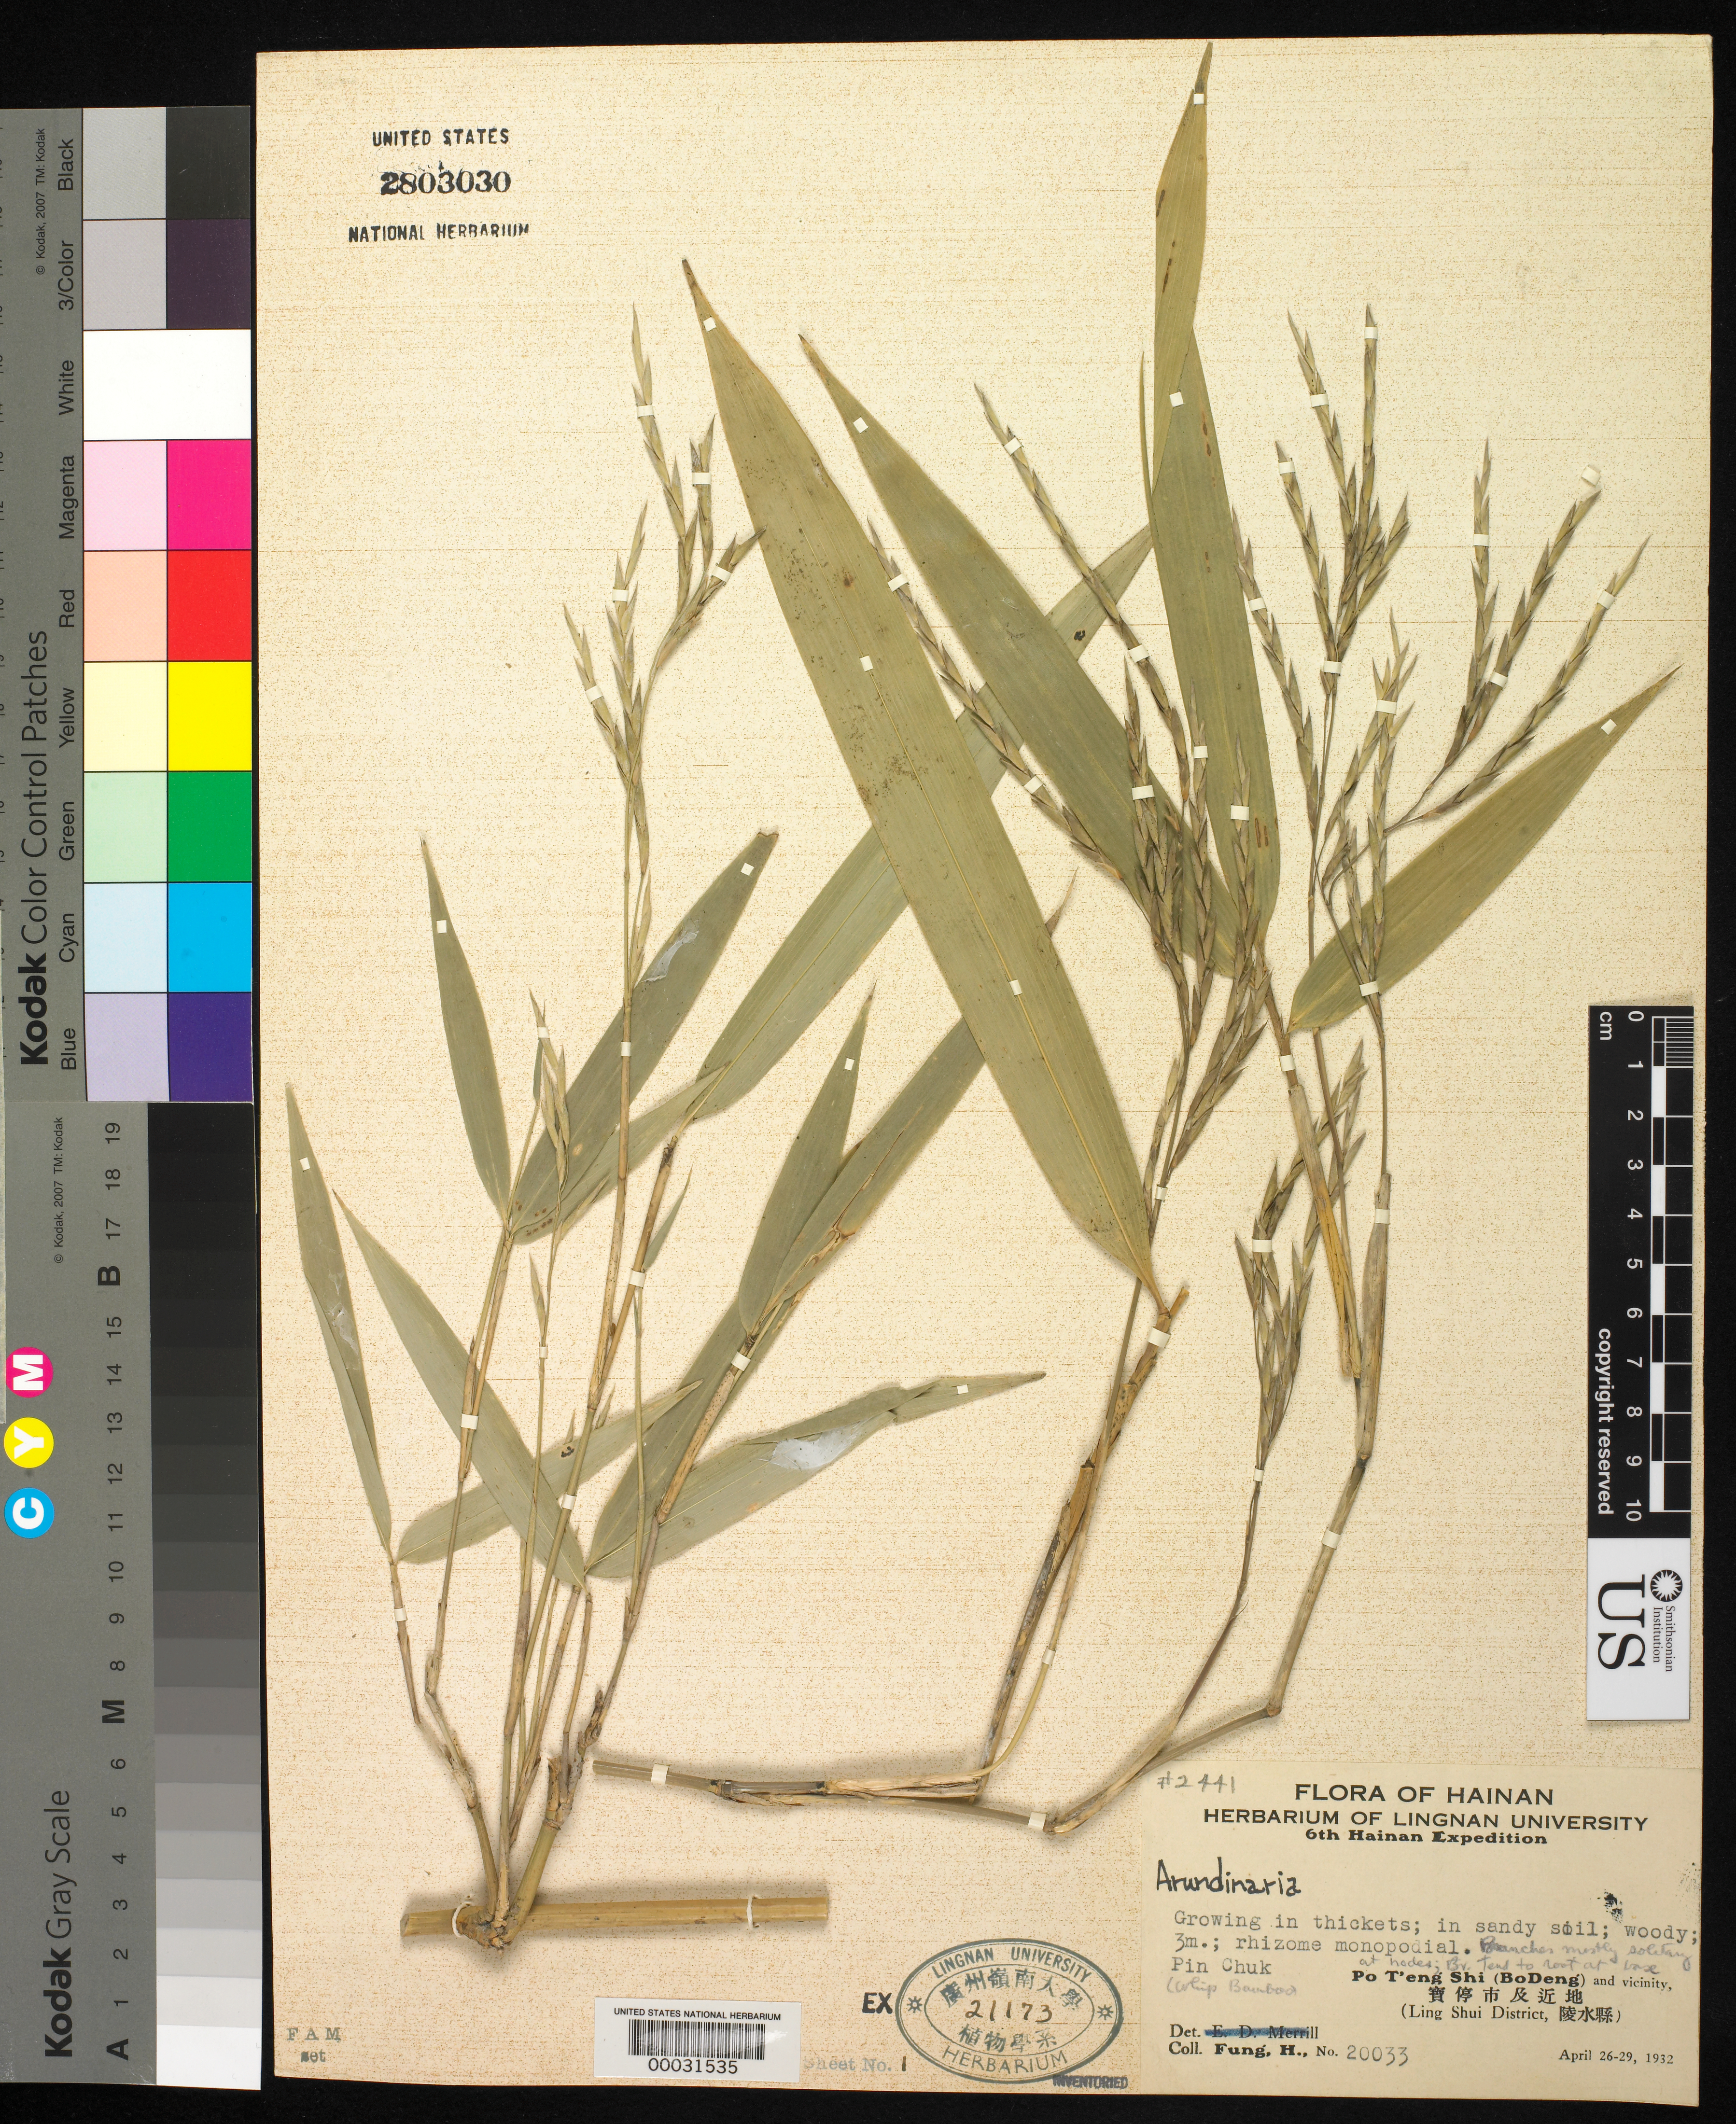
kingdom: Plantae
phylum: Tracheophyta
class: Liliopsida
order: Poales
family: Poaceae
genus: Arundinaria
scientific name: Arundinaria sp.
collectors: H. L. Fung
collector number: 20033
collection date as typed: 26 Apr 1932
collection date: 1932-04-26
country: China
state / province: Hainan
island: Hainan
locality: Po t'eng shi (bodeng)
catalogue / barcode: US 2803030